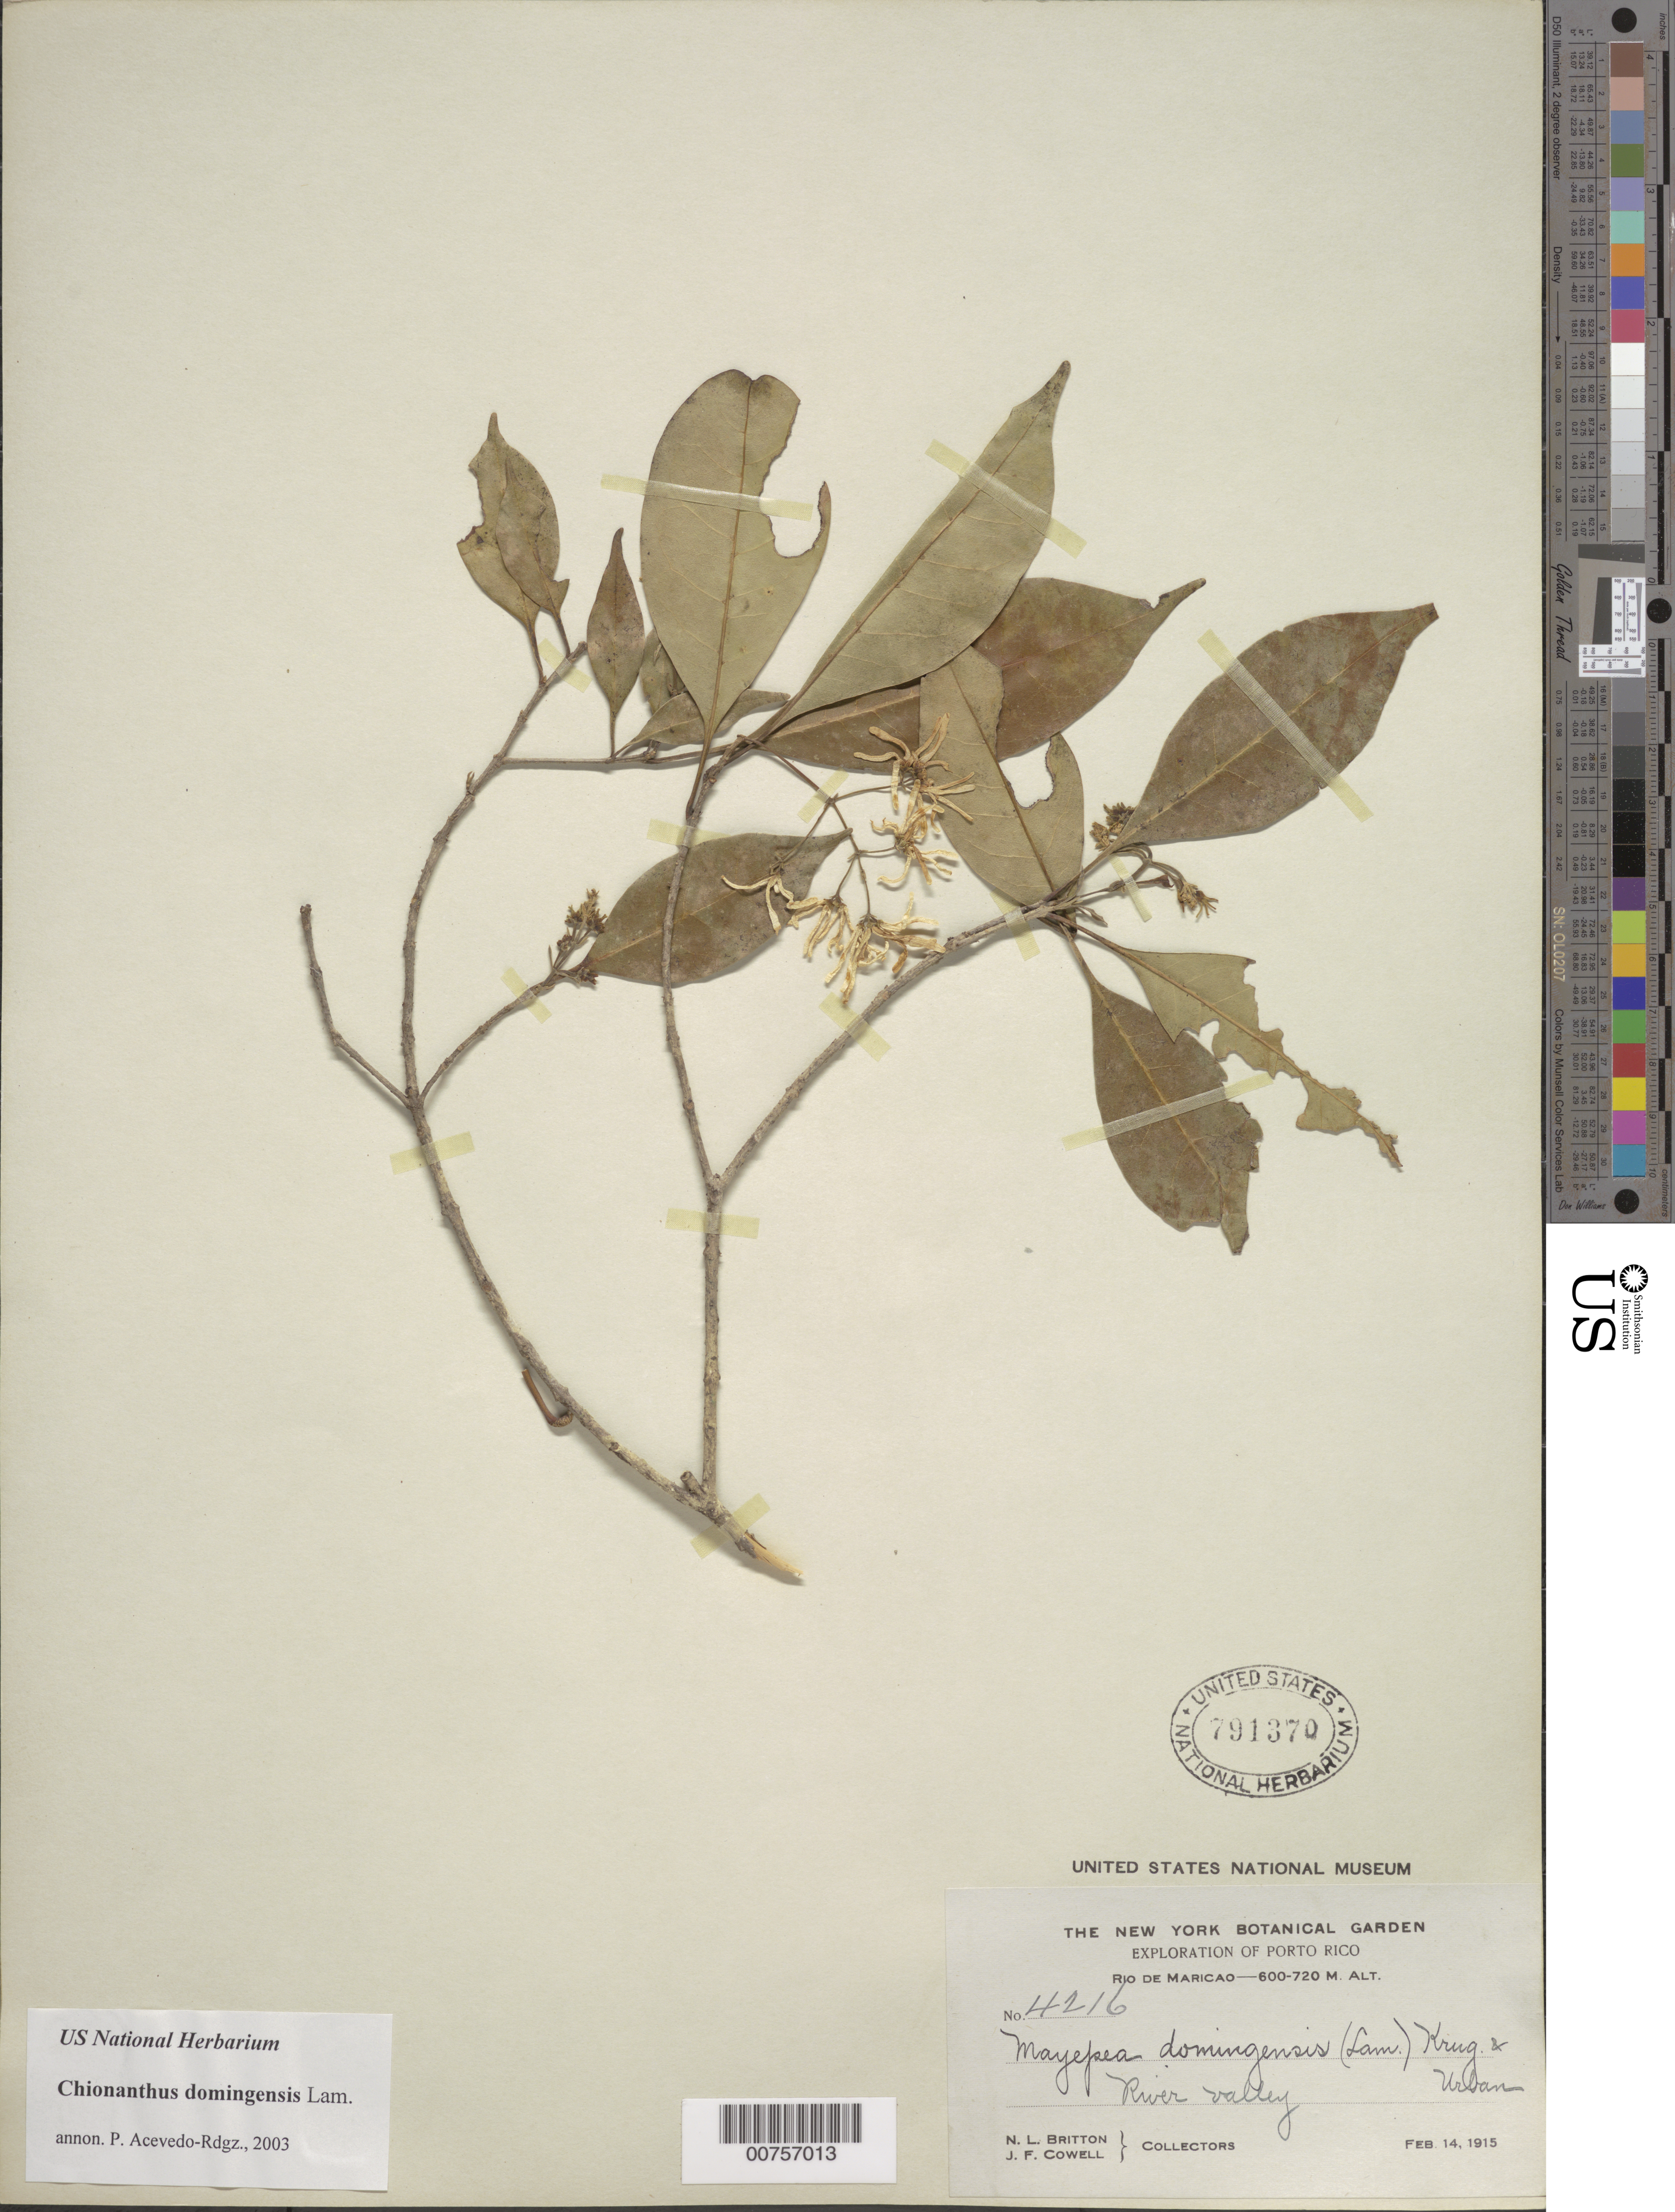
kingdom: Plantae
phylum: Tracheophyta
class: Magnoliopsida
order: Lamiales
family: Oleaceae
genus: Chionanthus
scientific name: Chionanthus domingensis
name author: Lam.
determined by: Acevedo-Rodríguez, P., (BOT), Smithsonian Institution - National Museum of Natural History (UNITED STATES)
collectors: N. Britton & J. F. Cowell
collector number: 4216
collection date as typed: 14 Feb 1915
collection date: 1915-02-14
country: Puerto Rico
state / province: Maricao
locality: Río de Maricao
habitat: River valley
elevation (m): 600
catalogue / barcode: US 791370